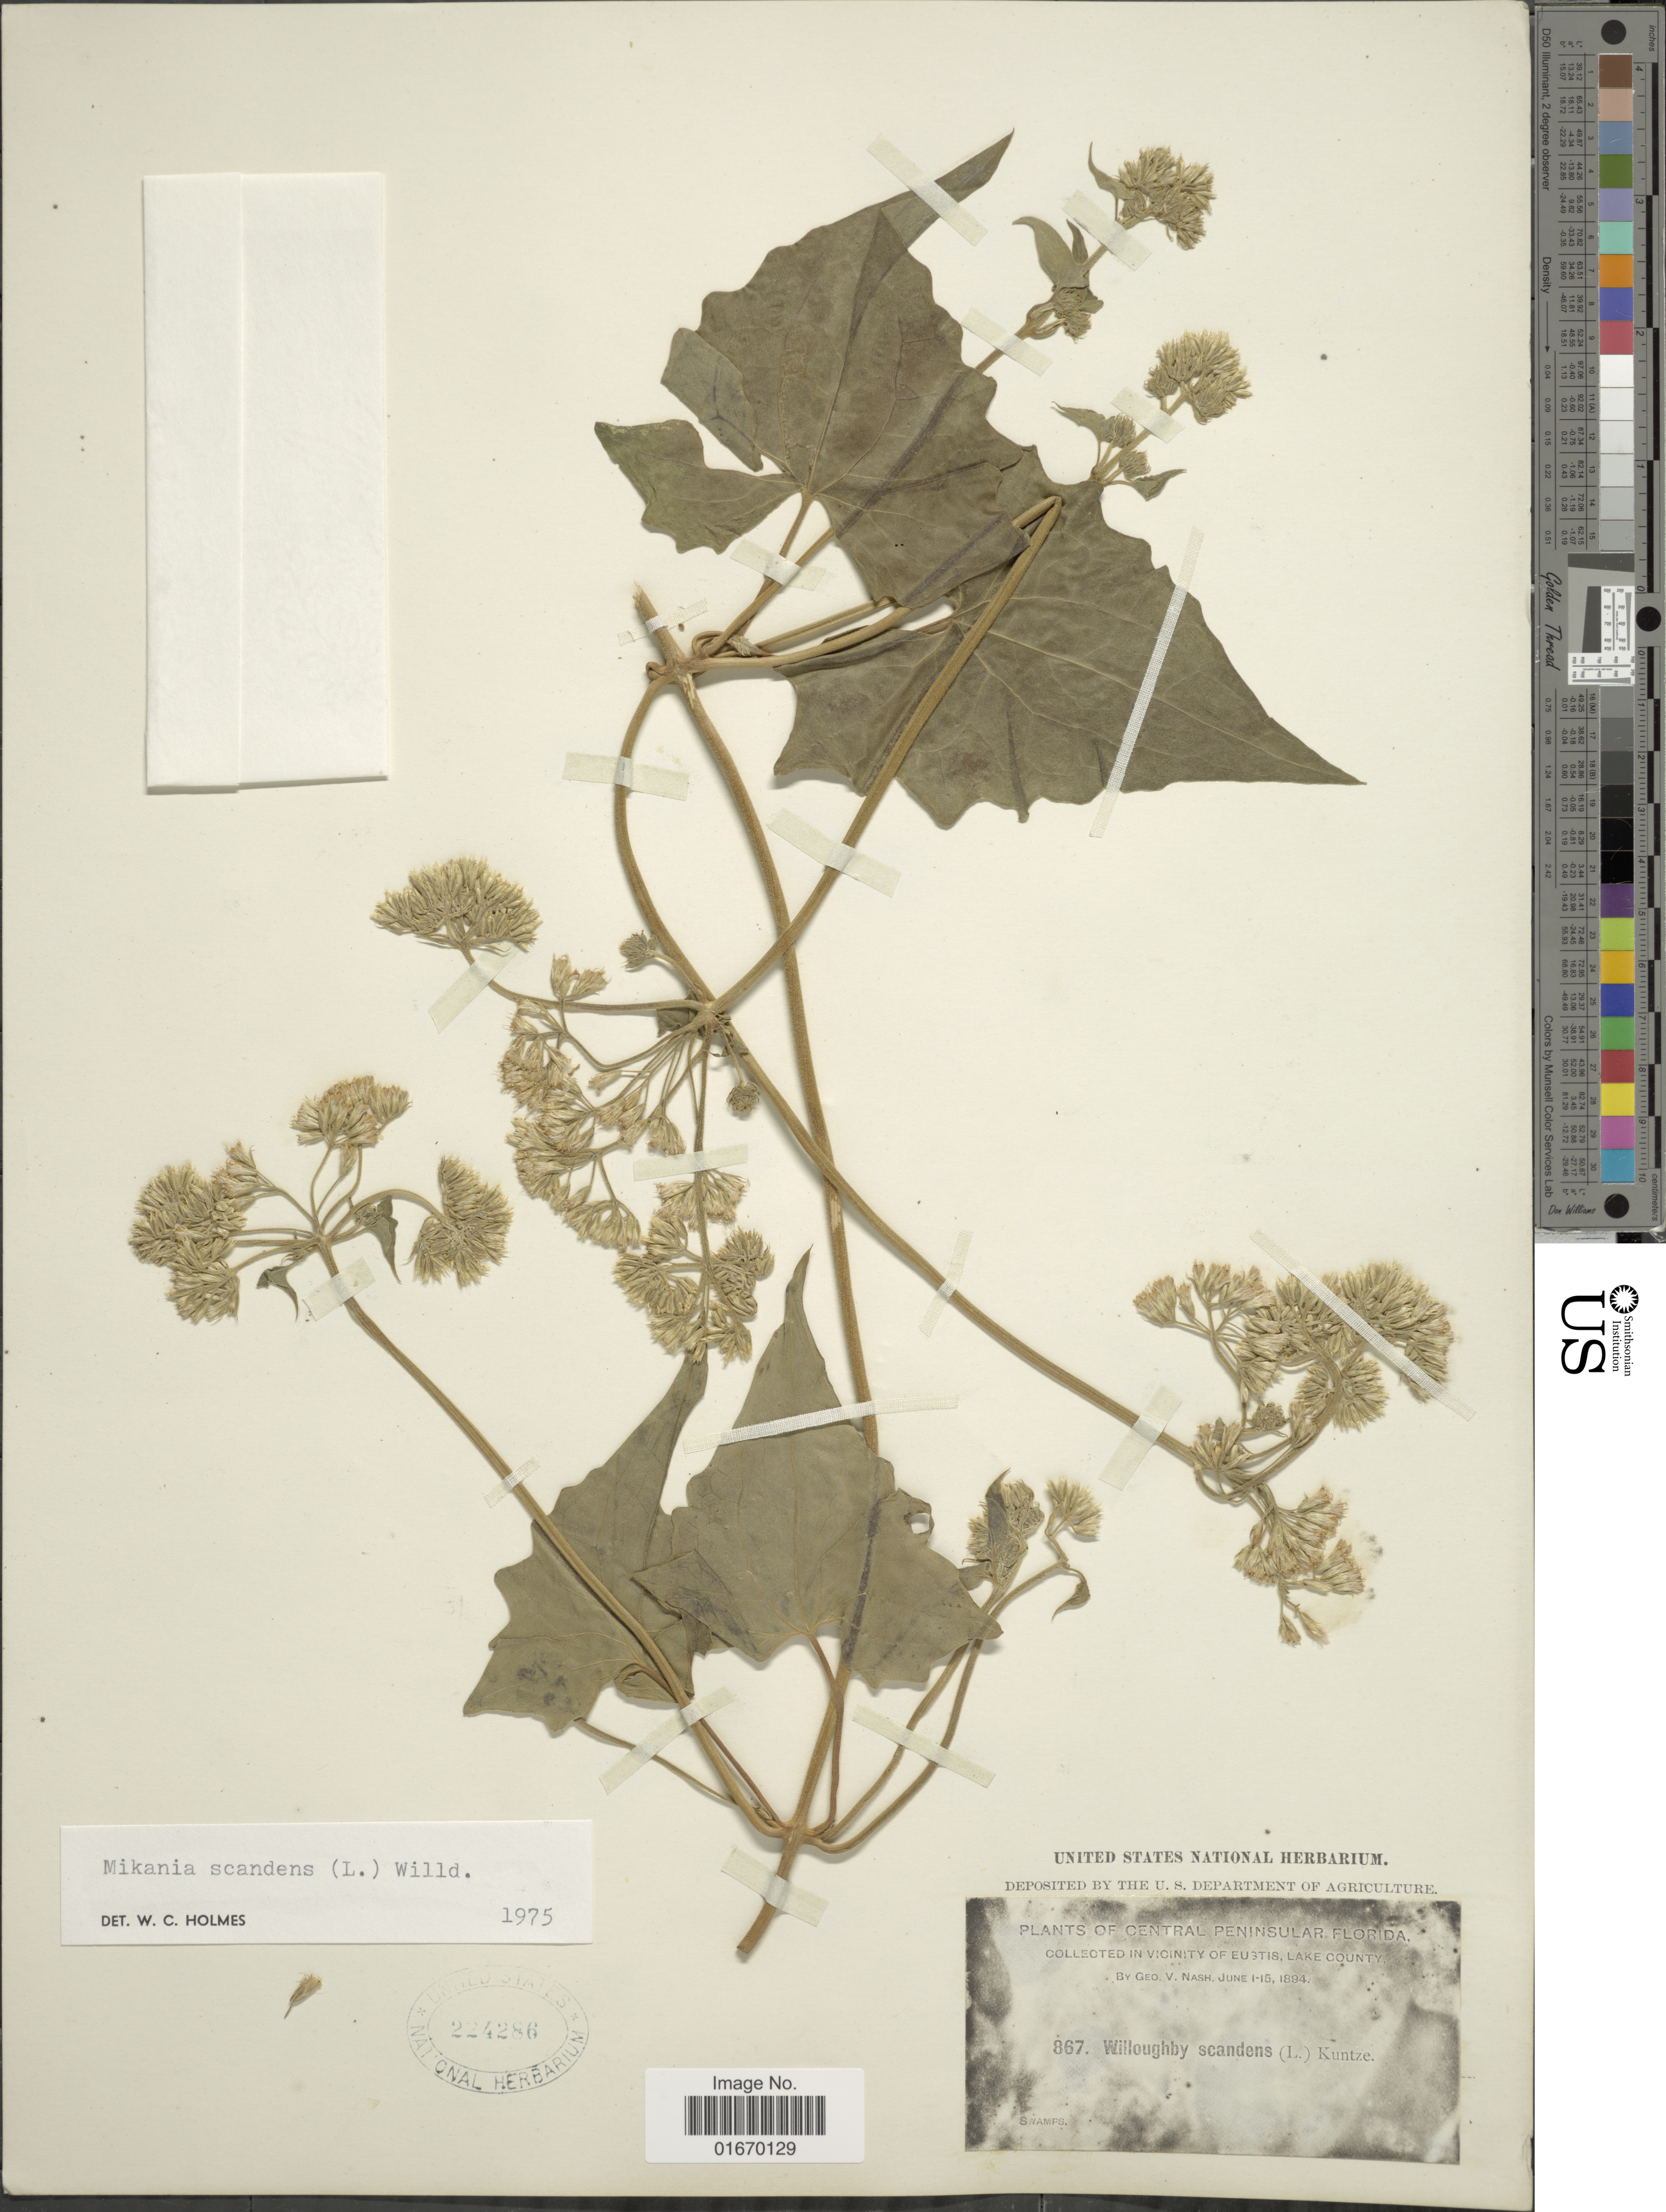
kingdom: Plantae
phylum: Tracheophyta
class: Magnoliopsida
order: Asterales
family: Asteraceae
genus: Mikania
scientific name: Mikania scandens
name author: (L.) Willd.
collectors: G. V. Nash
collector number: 867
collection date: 1894-06-01/1894-06-15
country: United States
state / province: Florida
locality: Central Peninsular Florida, Vicinity of Eustis, Lake County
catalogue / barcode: US 224286